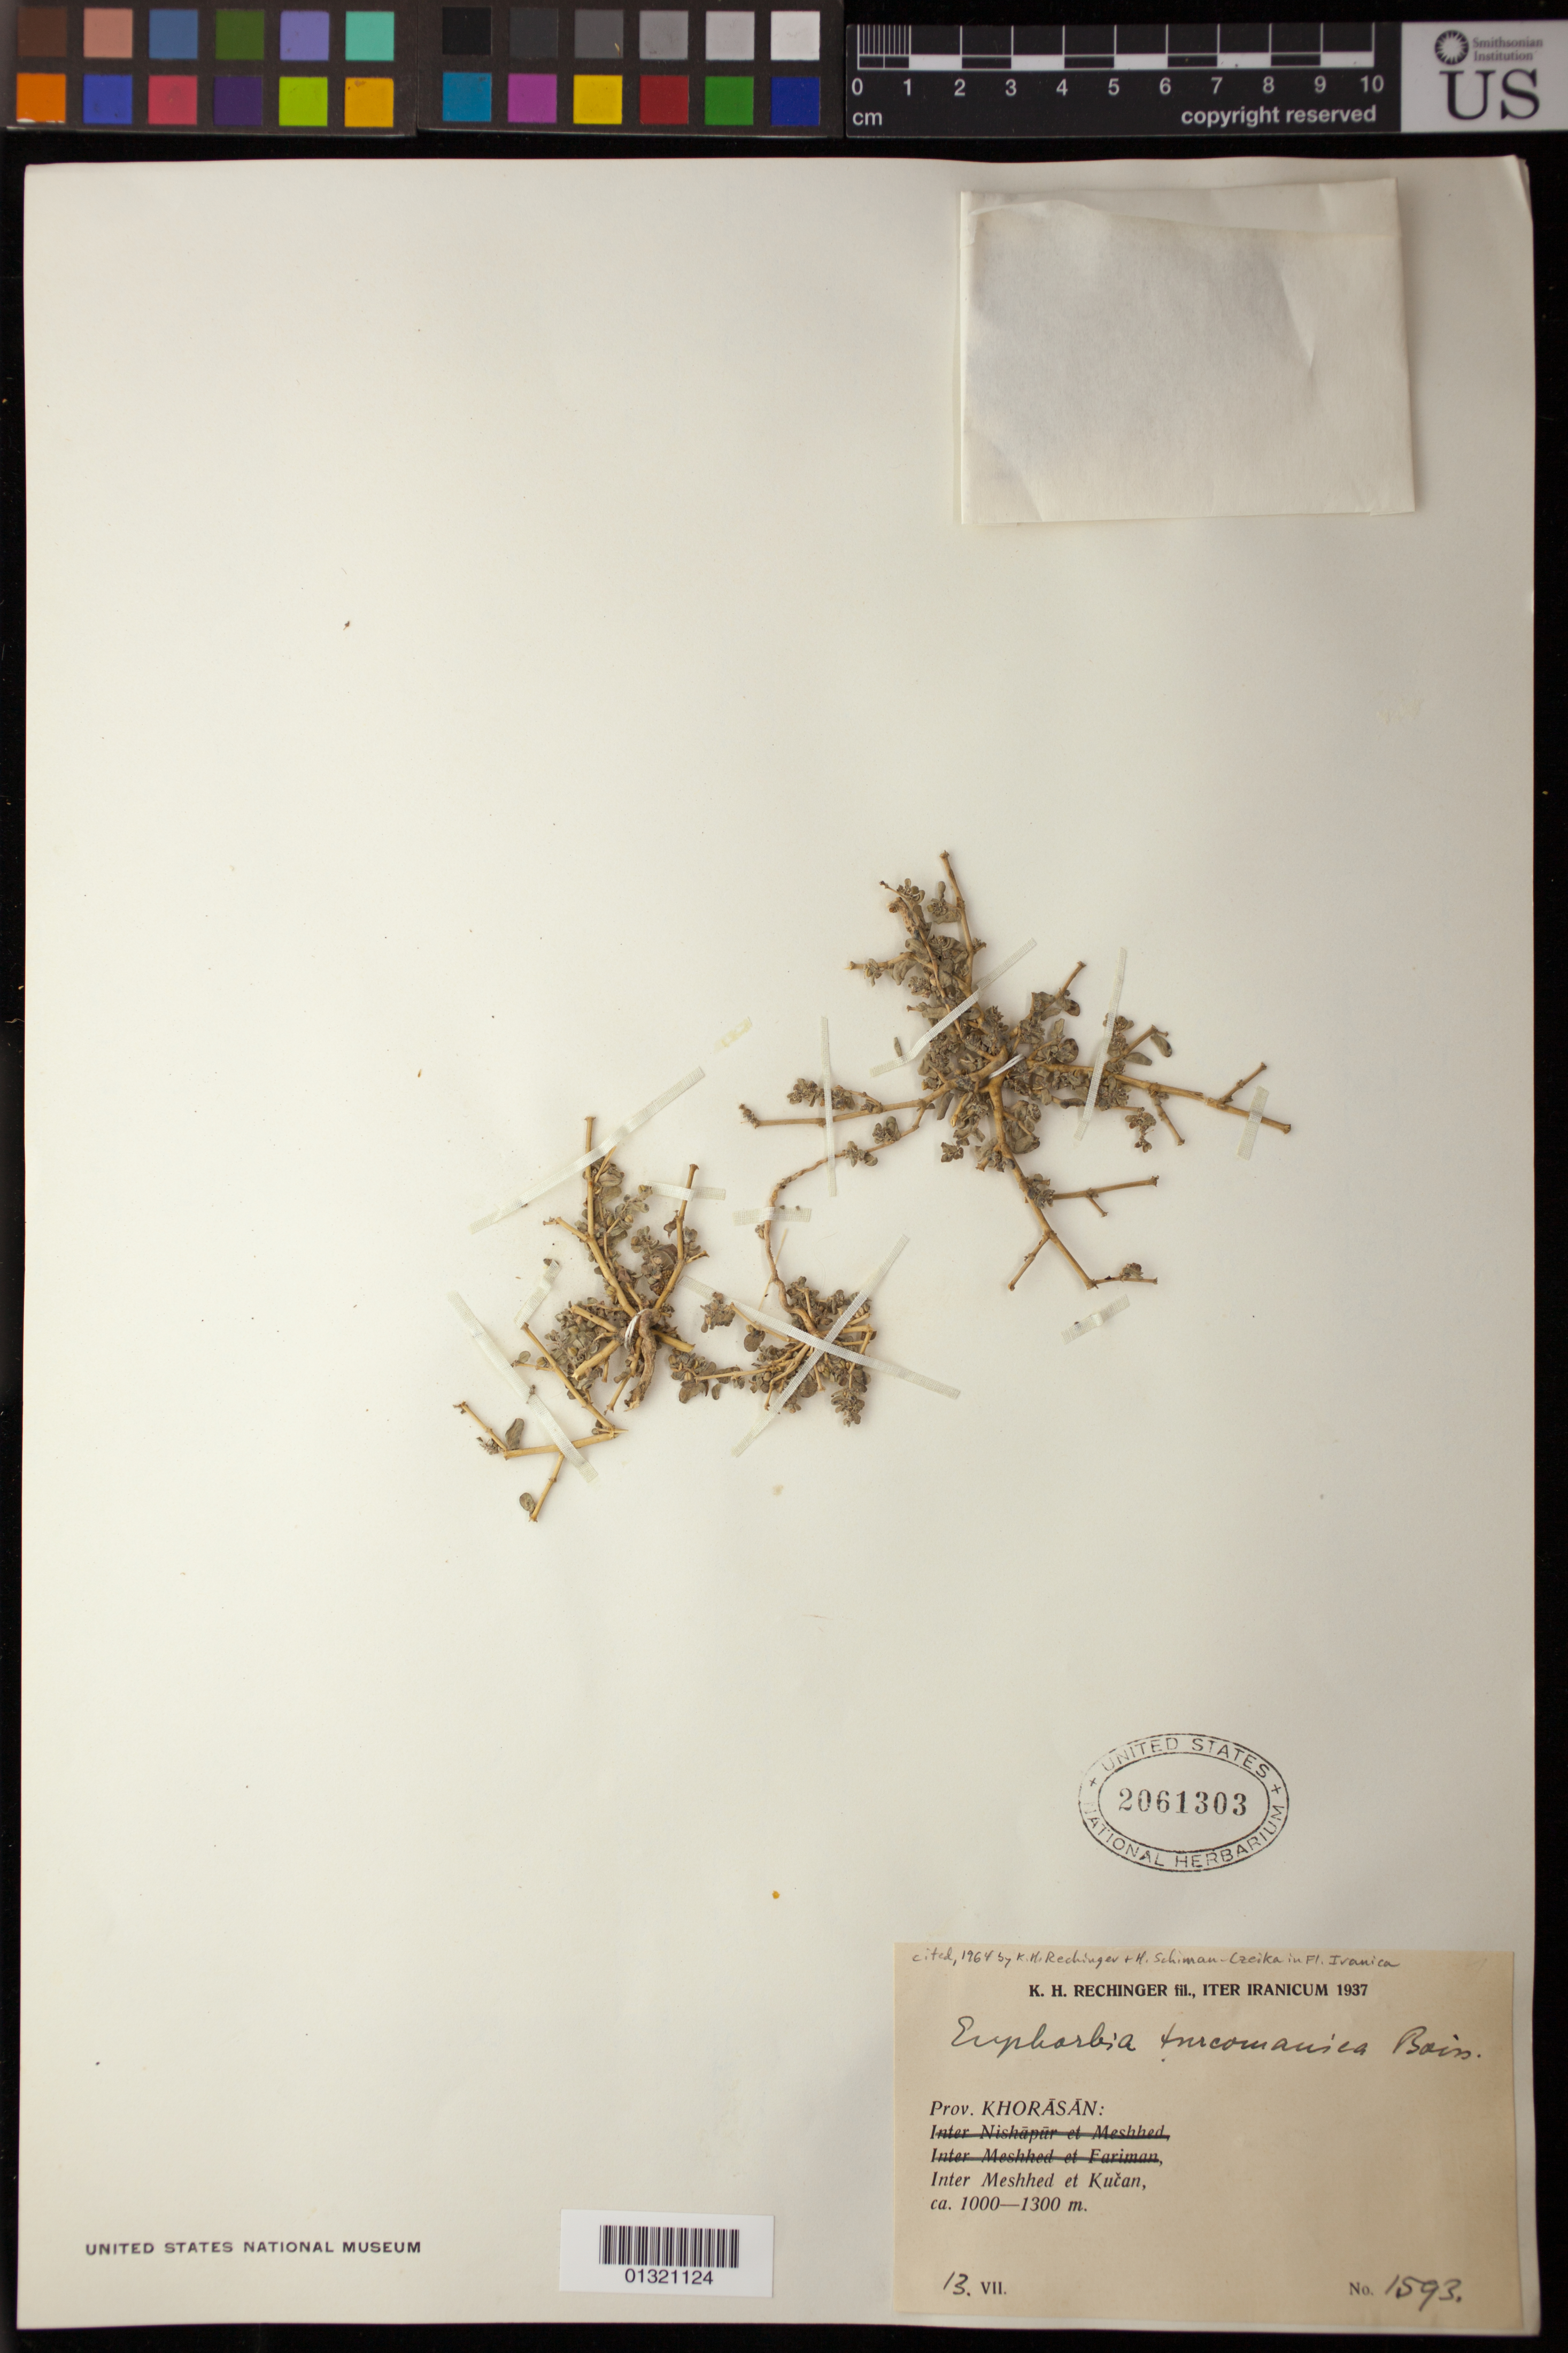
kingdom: Plantae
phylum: Tracheophyta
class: Magnoliopsida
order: Malpighiales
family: Euphorbiaceae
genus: Euphorbia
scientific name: Euphorbia granulata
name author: Forssk.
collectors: K. H. Rechinger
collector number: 1593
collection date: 1937-07-13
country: Iran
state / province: Razavi Khorasan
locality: Prov. Khorsan: Inter Meshhed [Mashhad] at Kucan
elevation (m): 1000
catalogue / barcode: US 2061303